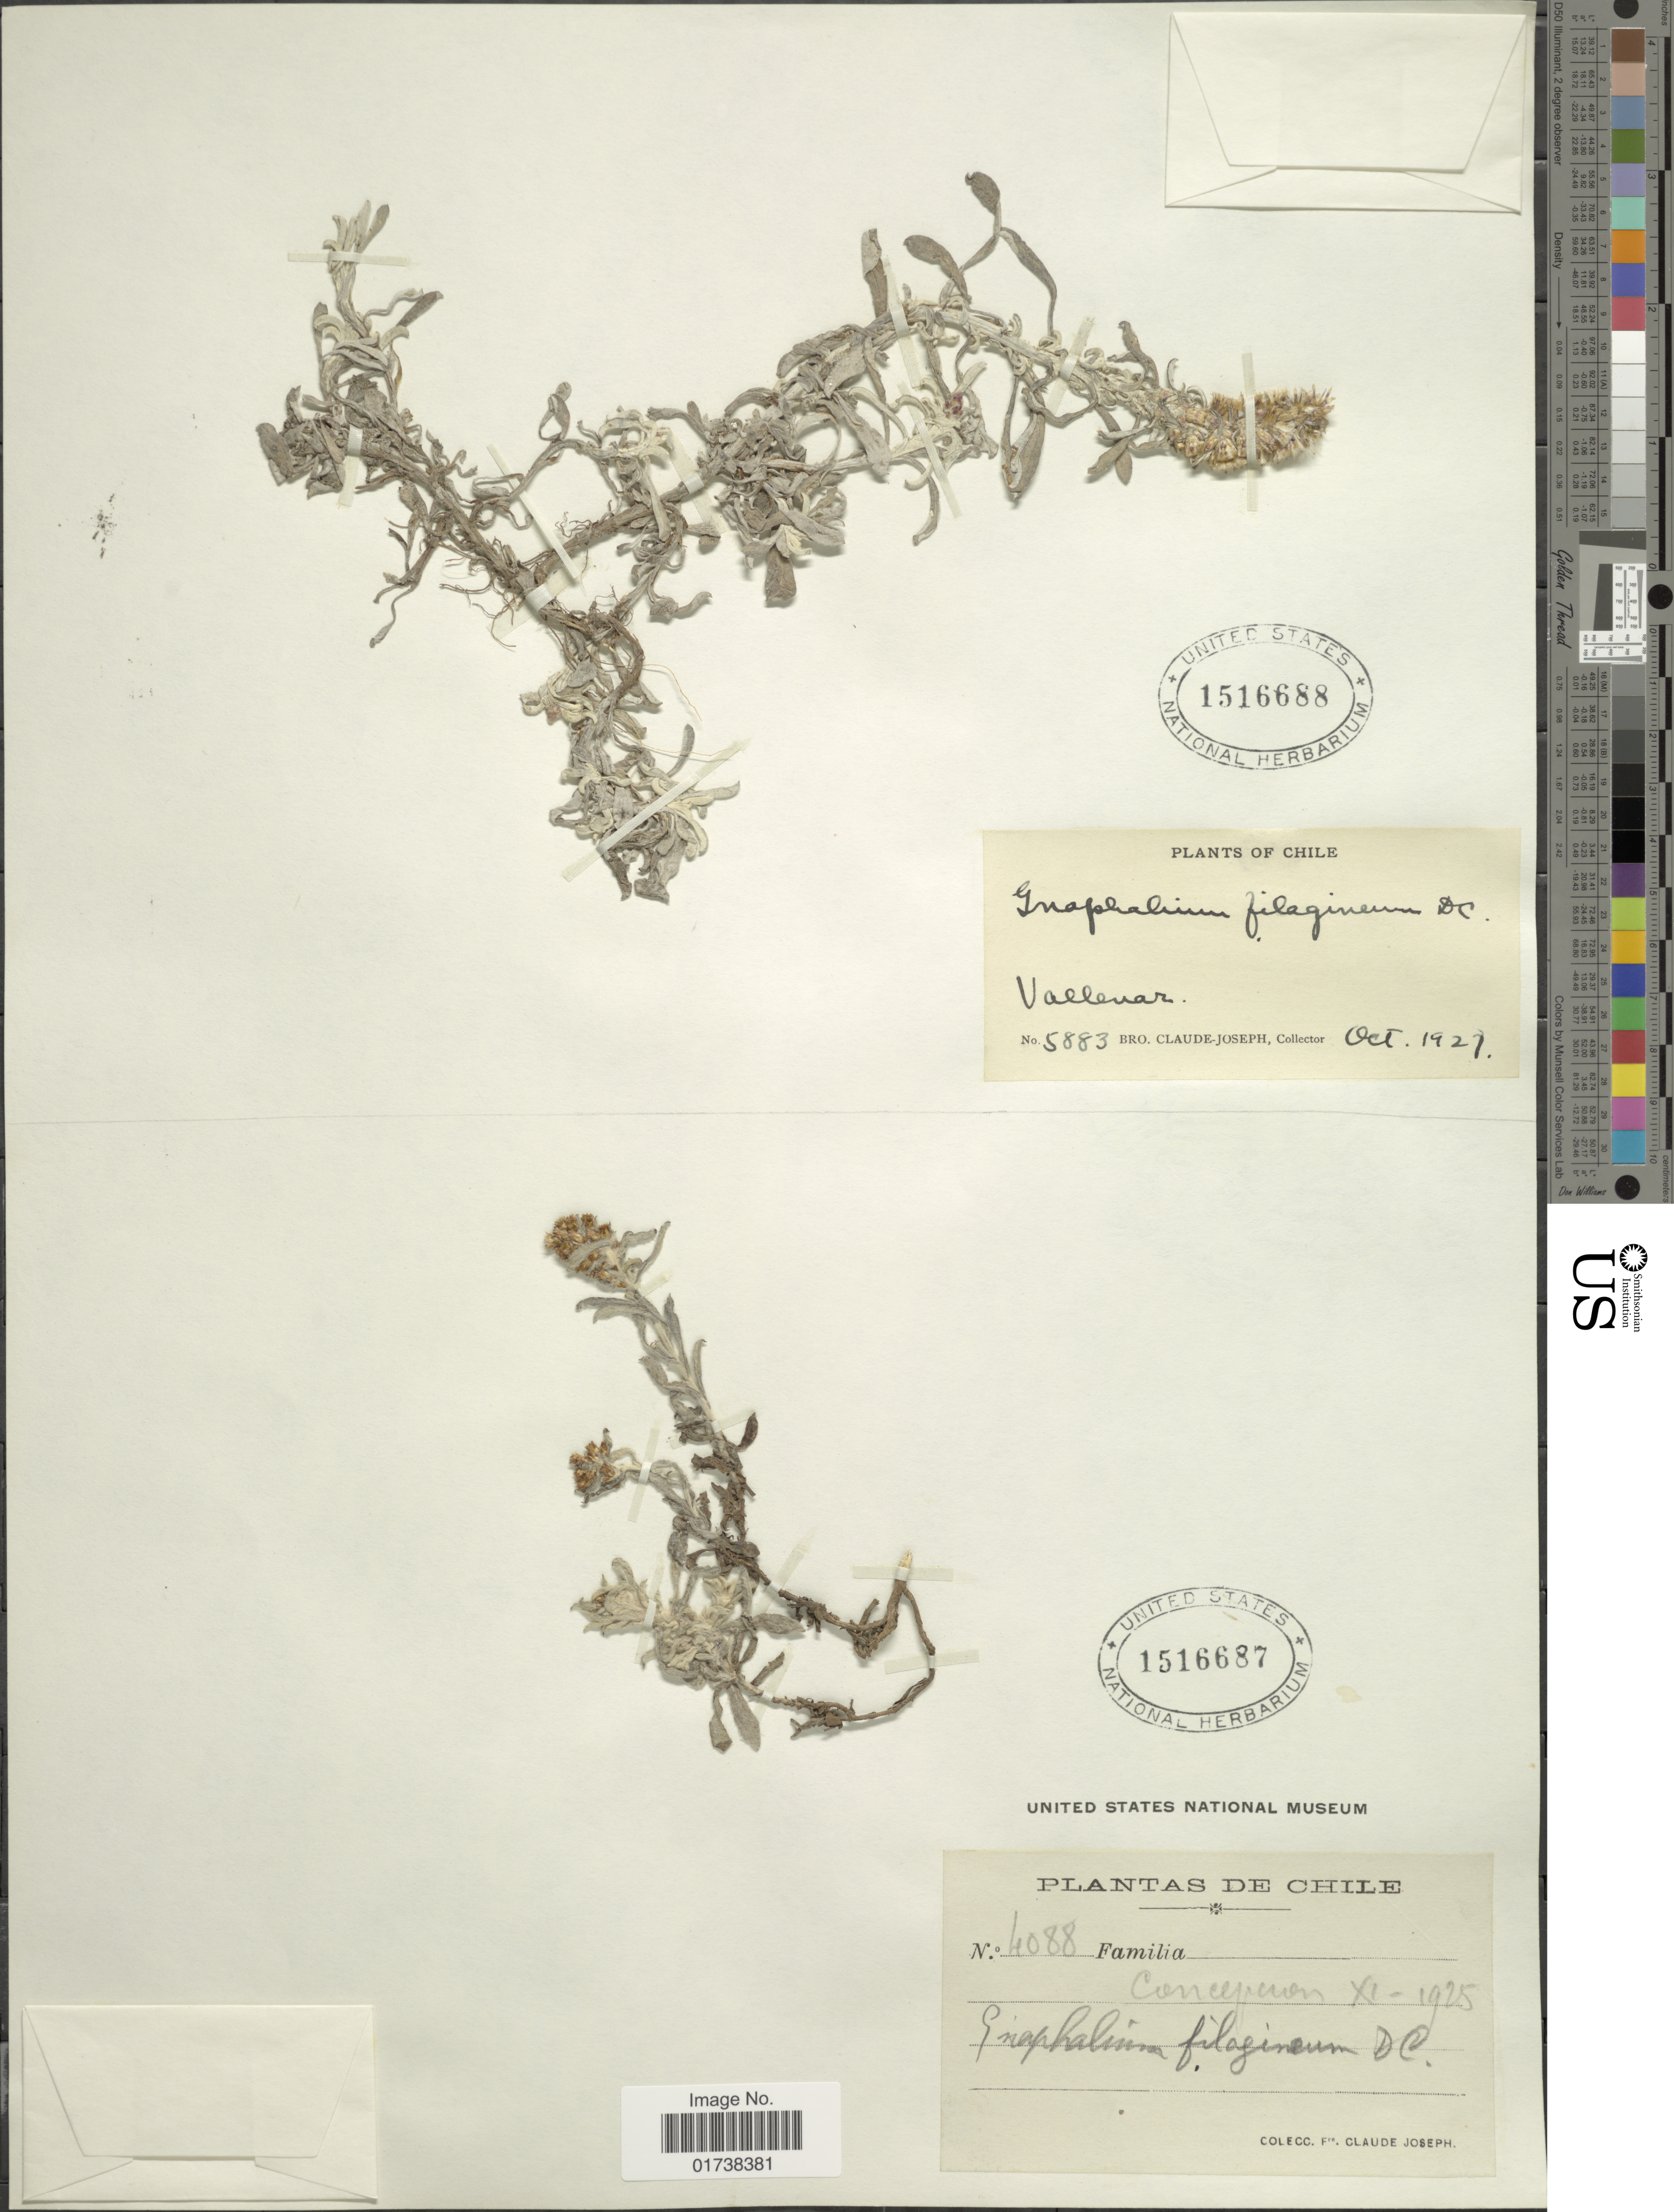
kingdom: Plantae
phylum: Tracheophyta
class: Magnoliopsida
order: Asterales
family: Asteraceae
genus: Gamochaeta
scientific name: Gamochaeta filaginea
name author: (DC.) Cabrera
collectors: Bro. Claude-Joseph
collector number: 5883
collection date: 1927-10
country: Chile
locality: Vallenar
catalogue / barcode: US 1516688-2